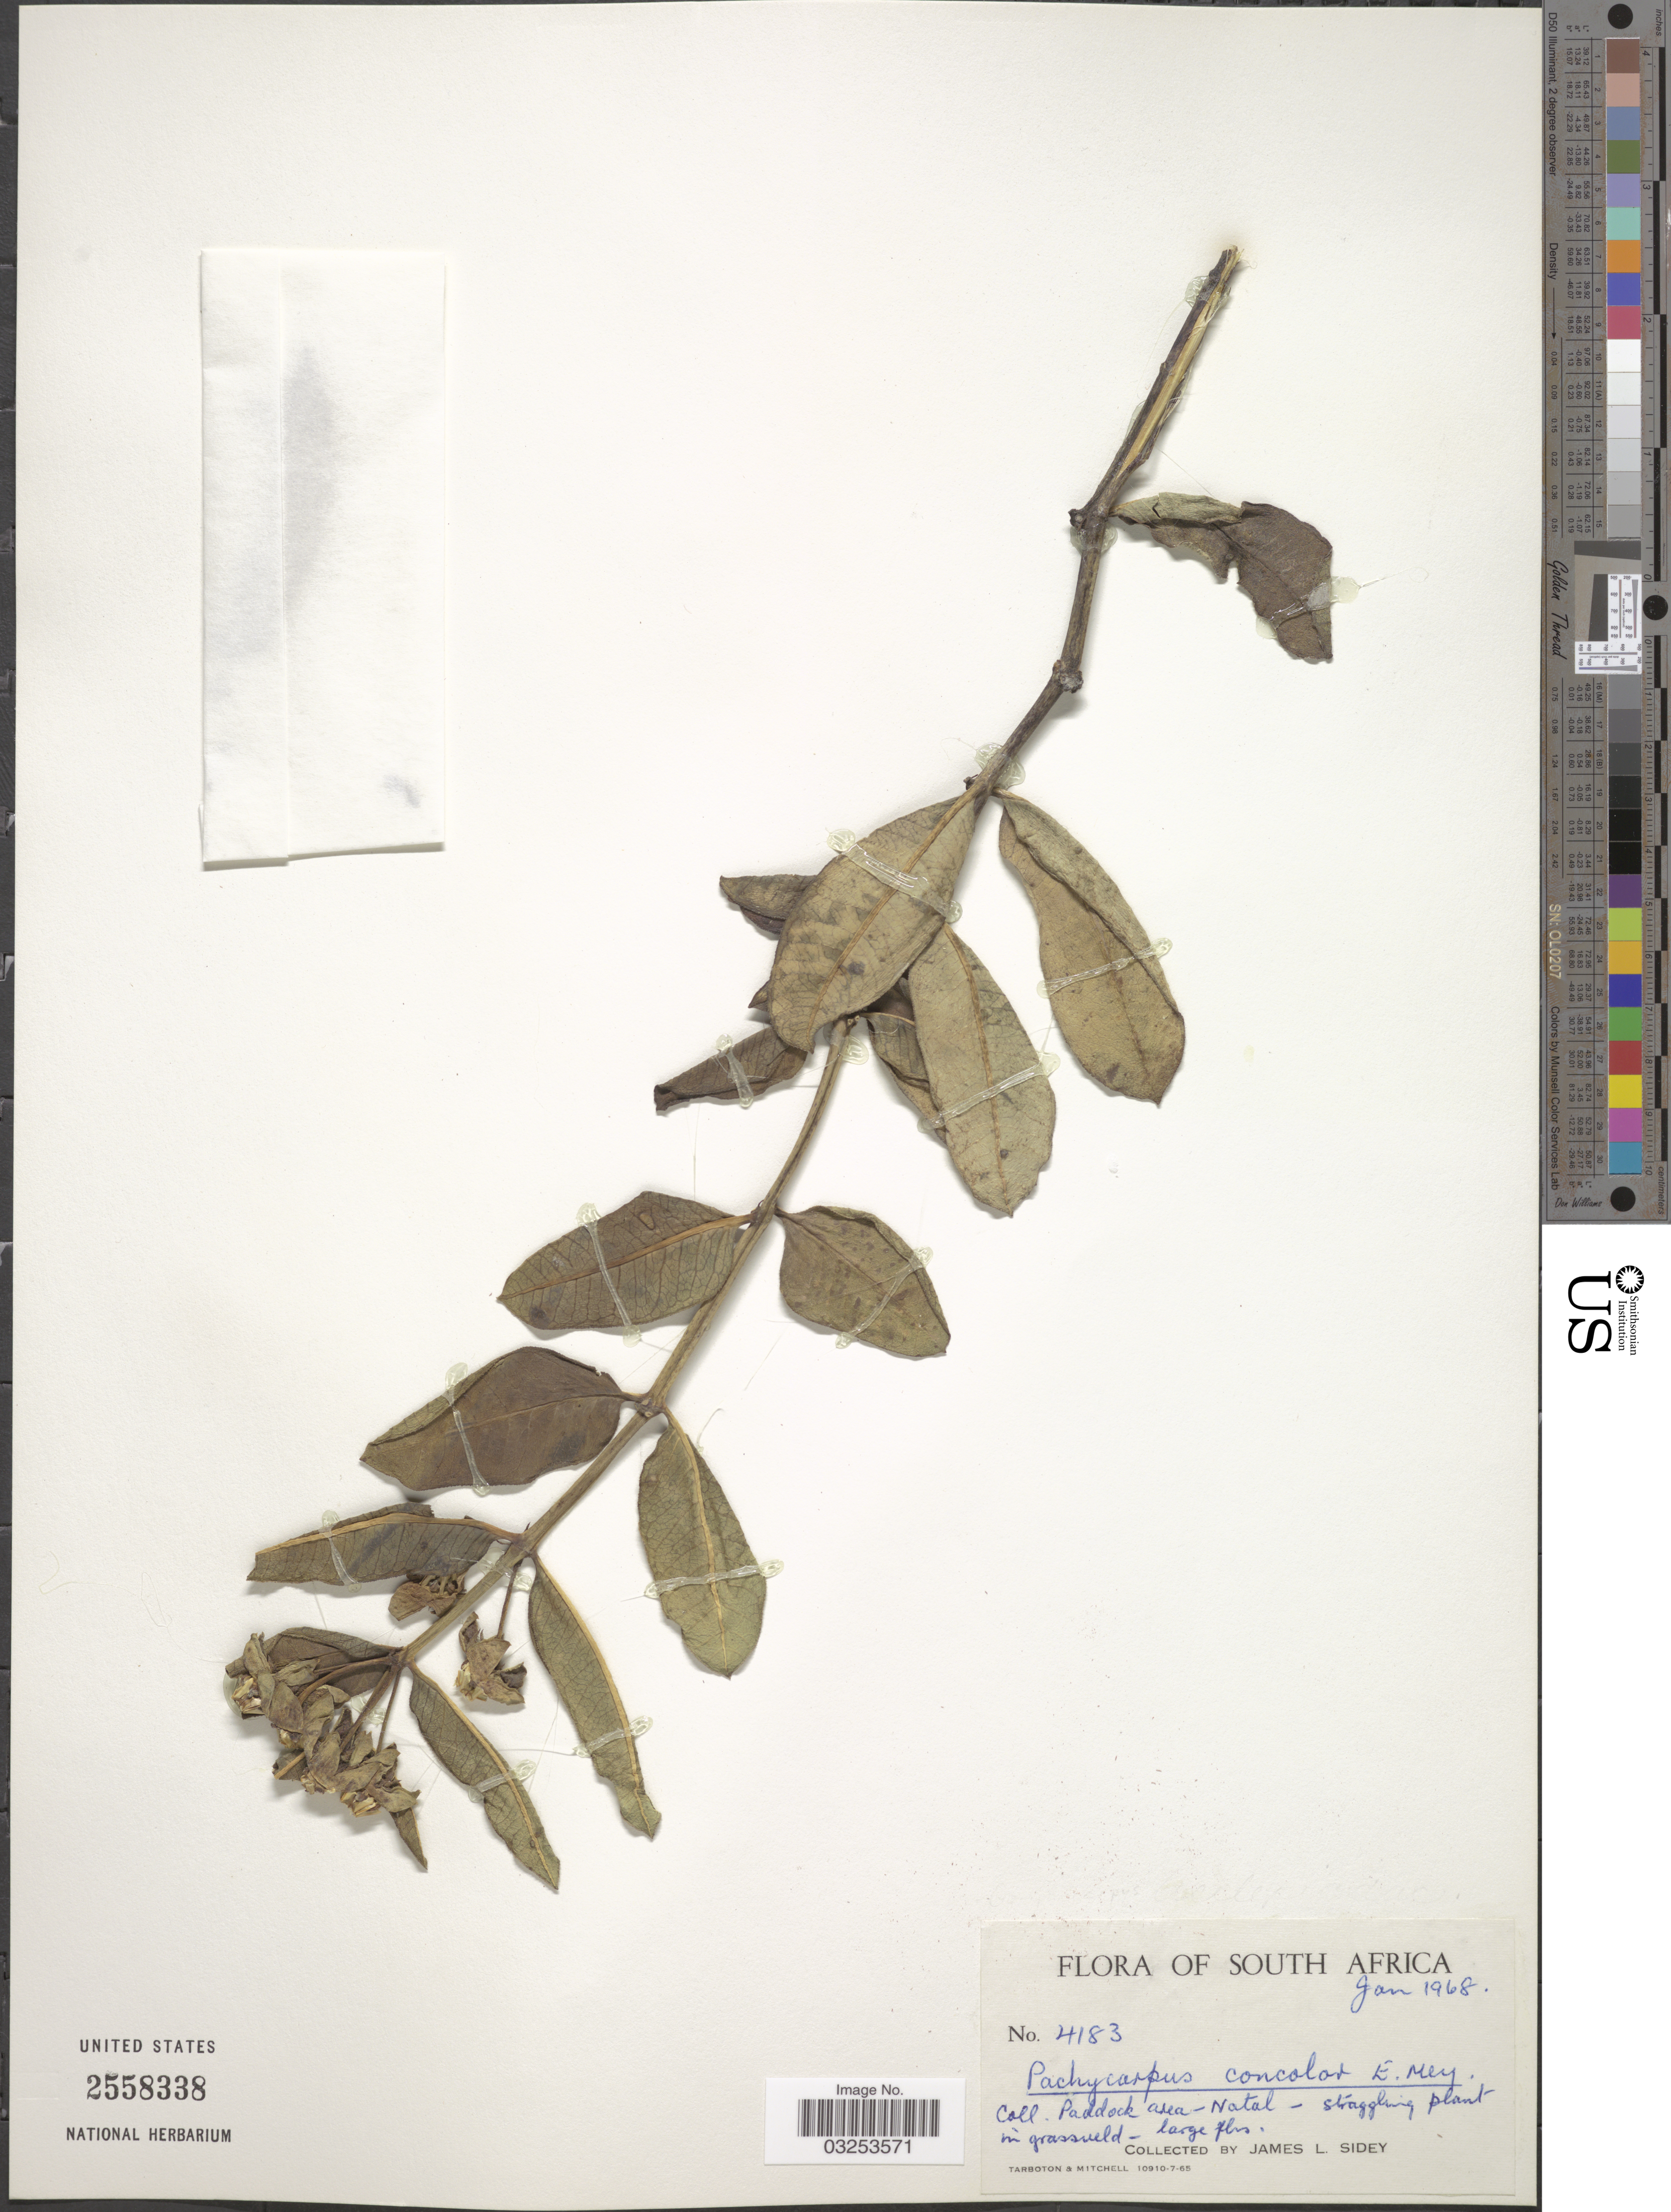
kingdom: Plantae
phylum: Tracheophyta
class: Magnoliopsida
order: Gentianales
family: Apocynaceae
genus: Pachycarpus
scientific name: Pachycarpus concolor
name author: E. Mey.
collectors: J. L. Sidey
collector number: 4183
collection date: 1968-01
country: South Africa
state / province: KwaZulu-Natal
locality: Paddock area - Natal.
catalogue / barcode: US 2558338